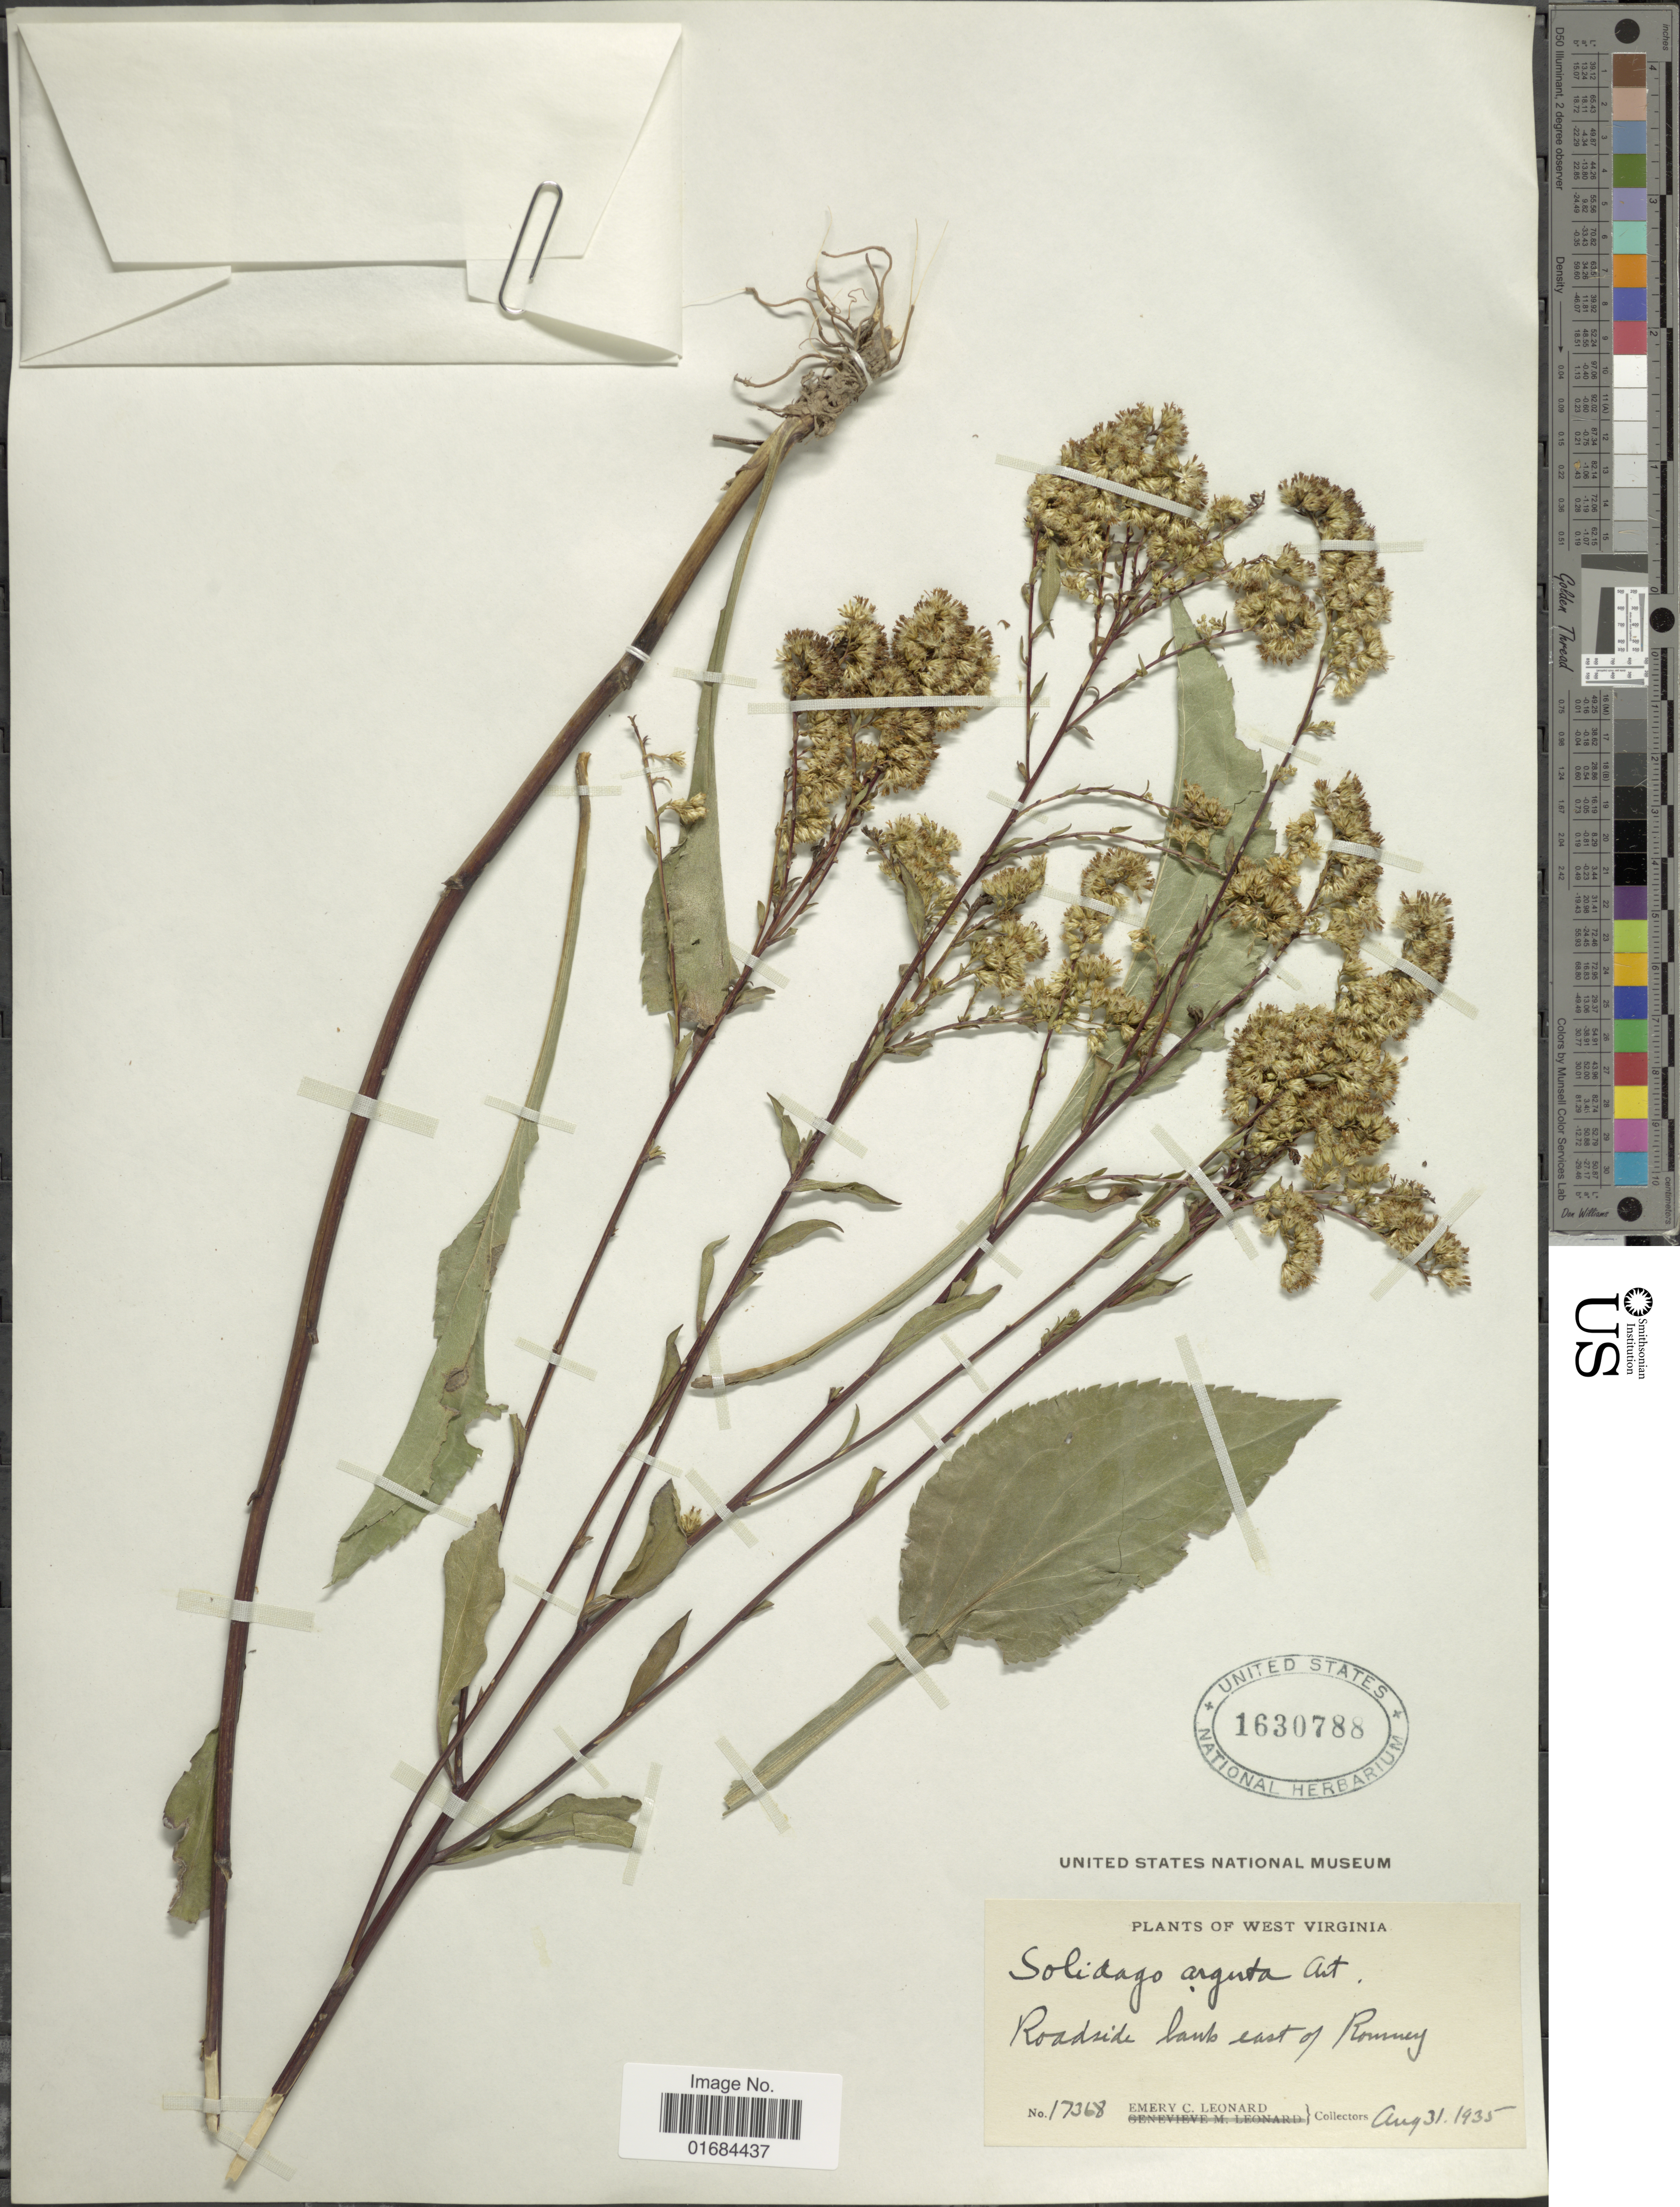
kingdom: Plantae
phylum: Tracheophyta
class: Magnoliopsida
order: Asterales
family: Asteraceae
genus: Solidago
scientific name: Solidago arguta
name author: Aiton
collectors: E. C. Leonard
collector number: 17368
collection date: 1935-08-31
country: United States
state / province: West Virginia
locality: Roadside banks east of Romney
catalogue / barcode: US 1630788